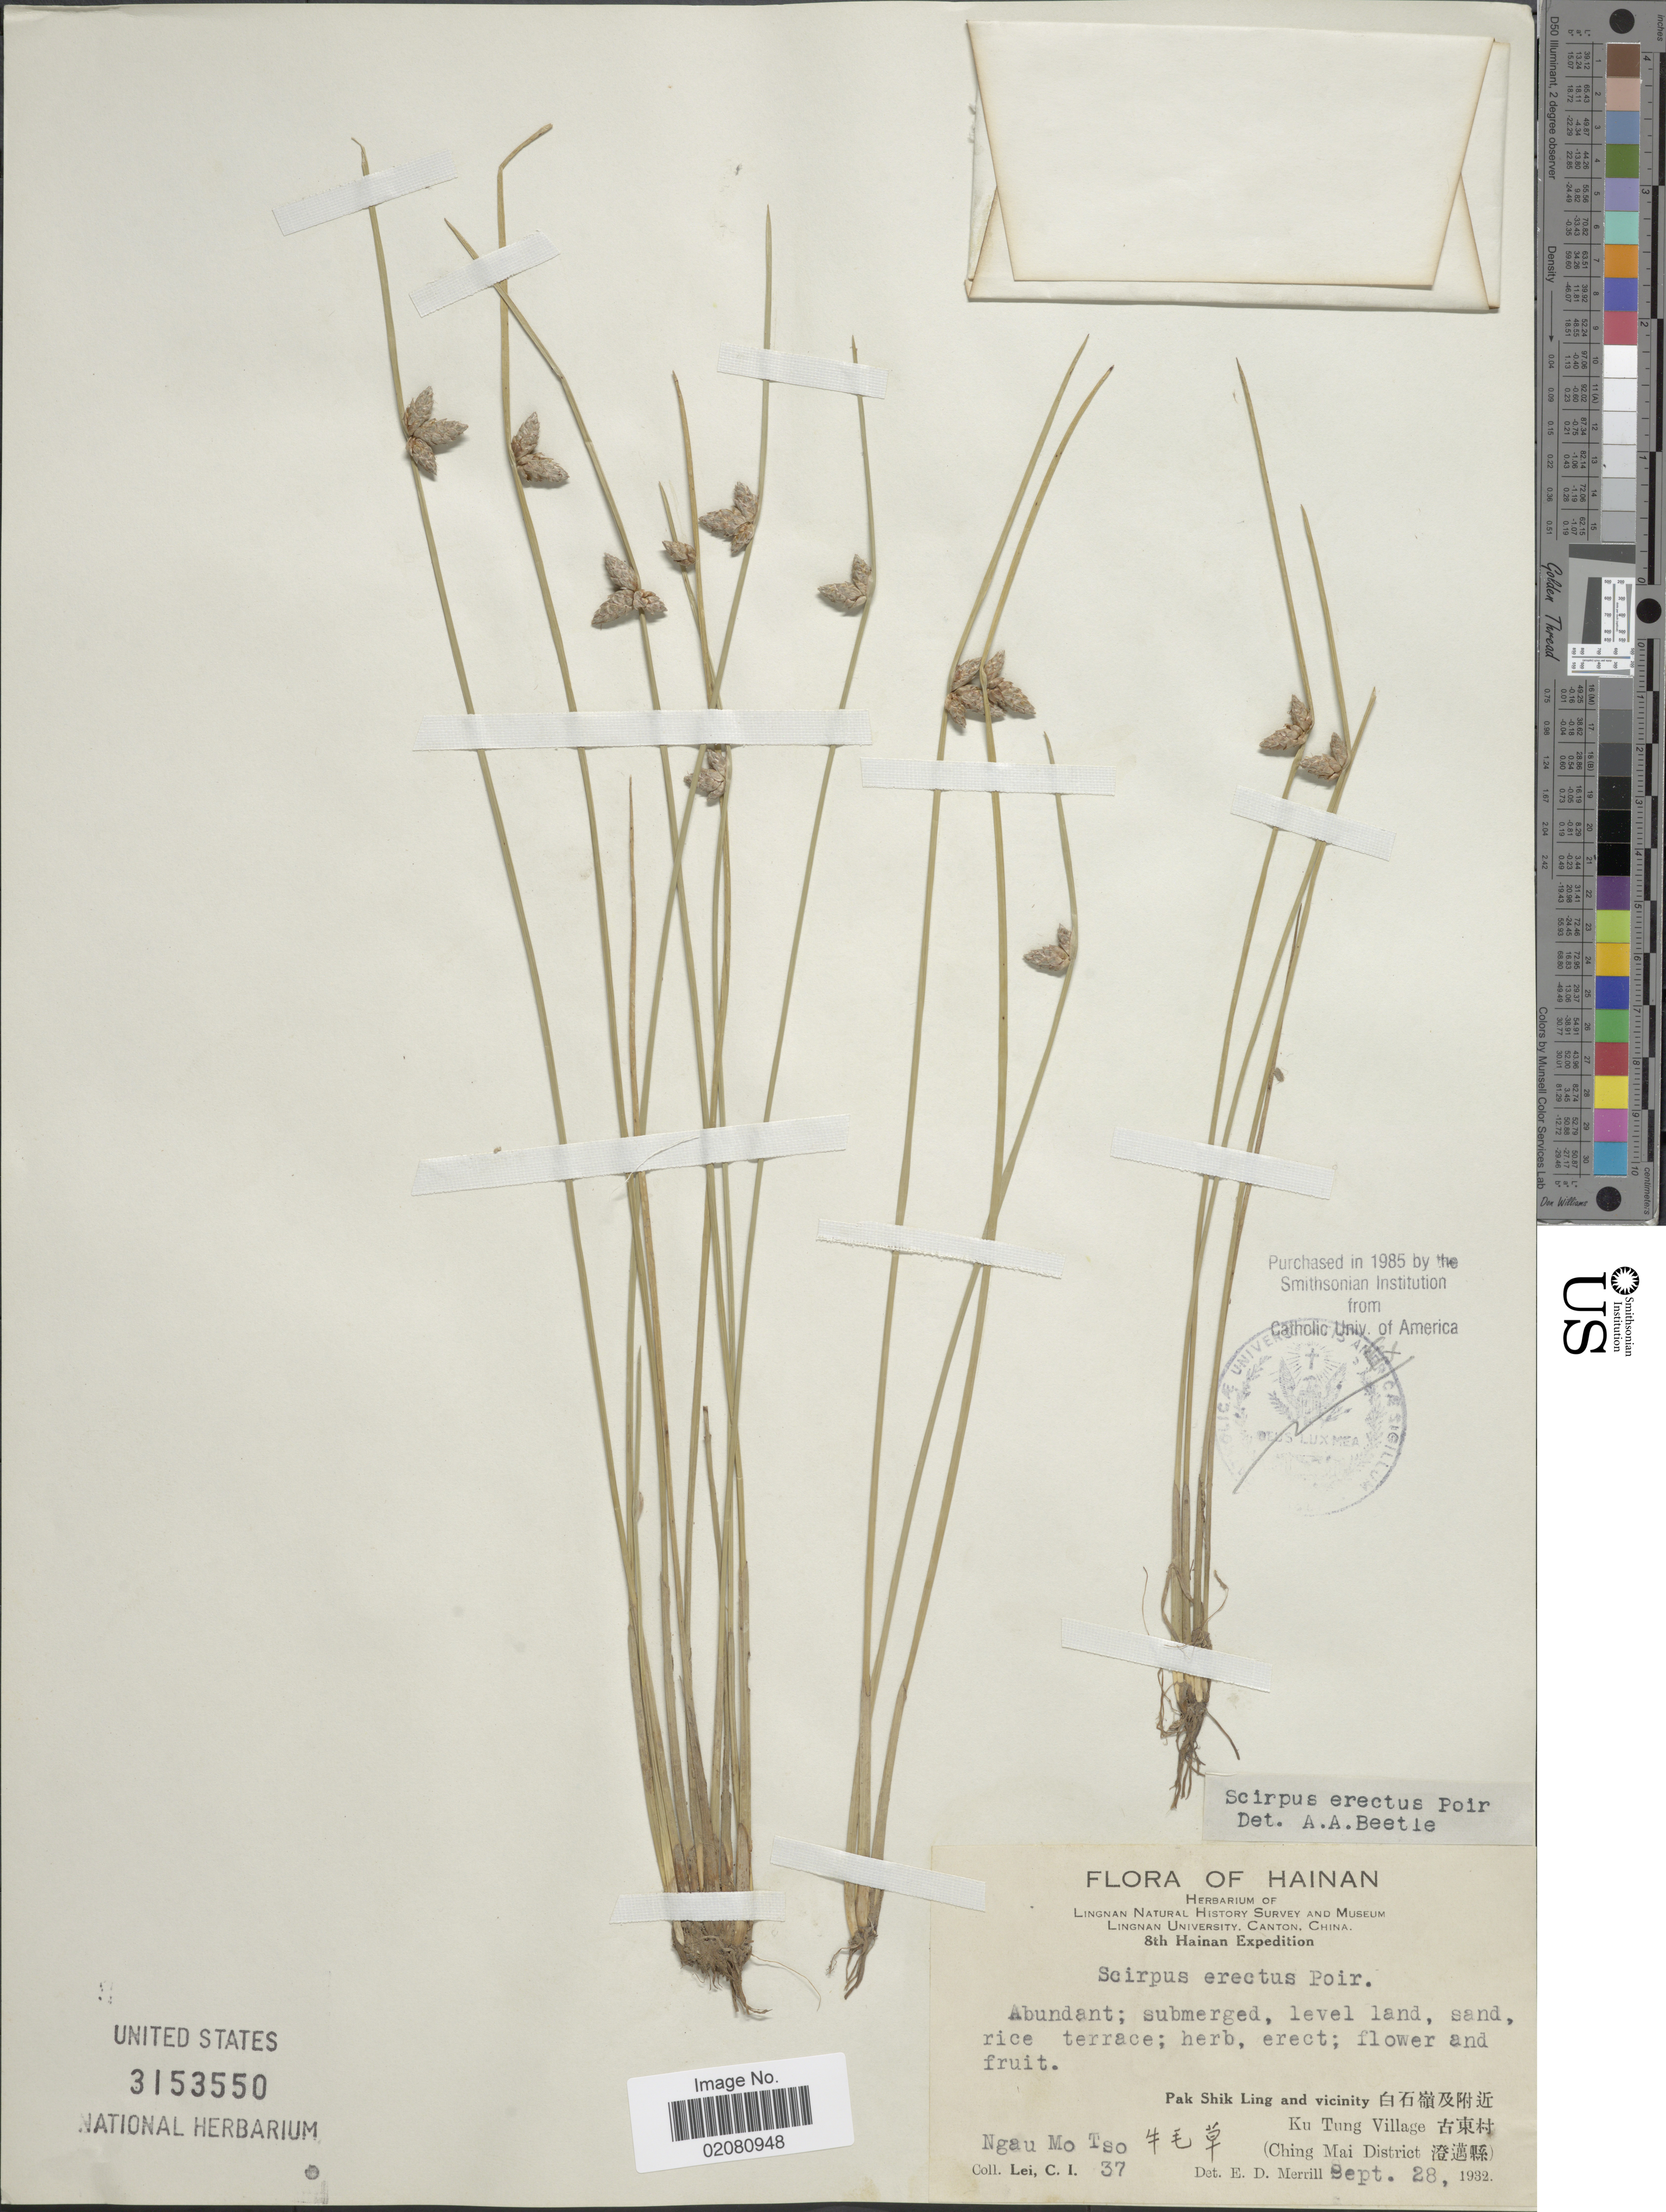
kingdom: Plantae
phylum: Tracheophyta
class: Liliopsida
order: Poales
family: Cyperaceae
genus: Schoenoplectus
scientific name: Schoenoplectus juncoides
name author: (Roxb.) Palla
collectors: C. I. Lei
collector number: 37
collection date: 1932-09-28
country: China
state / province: Hainan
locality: Pak Shik Ling and vicinity . Ku Tung Village . (Ching Mai District). Ngau Mo tso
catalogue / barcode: US 3153550